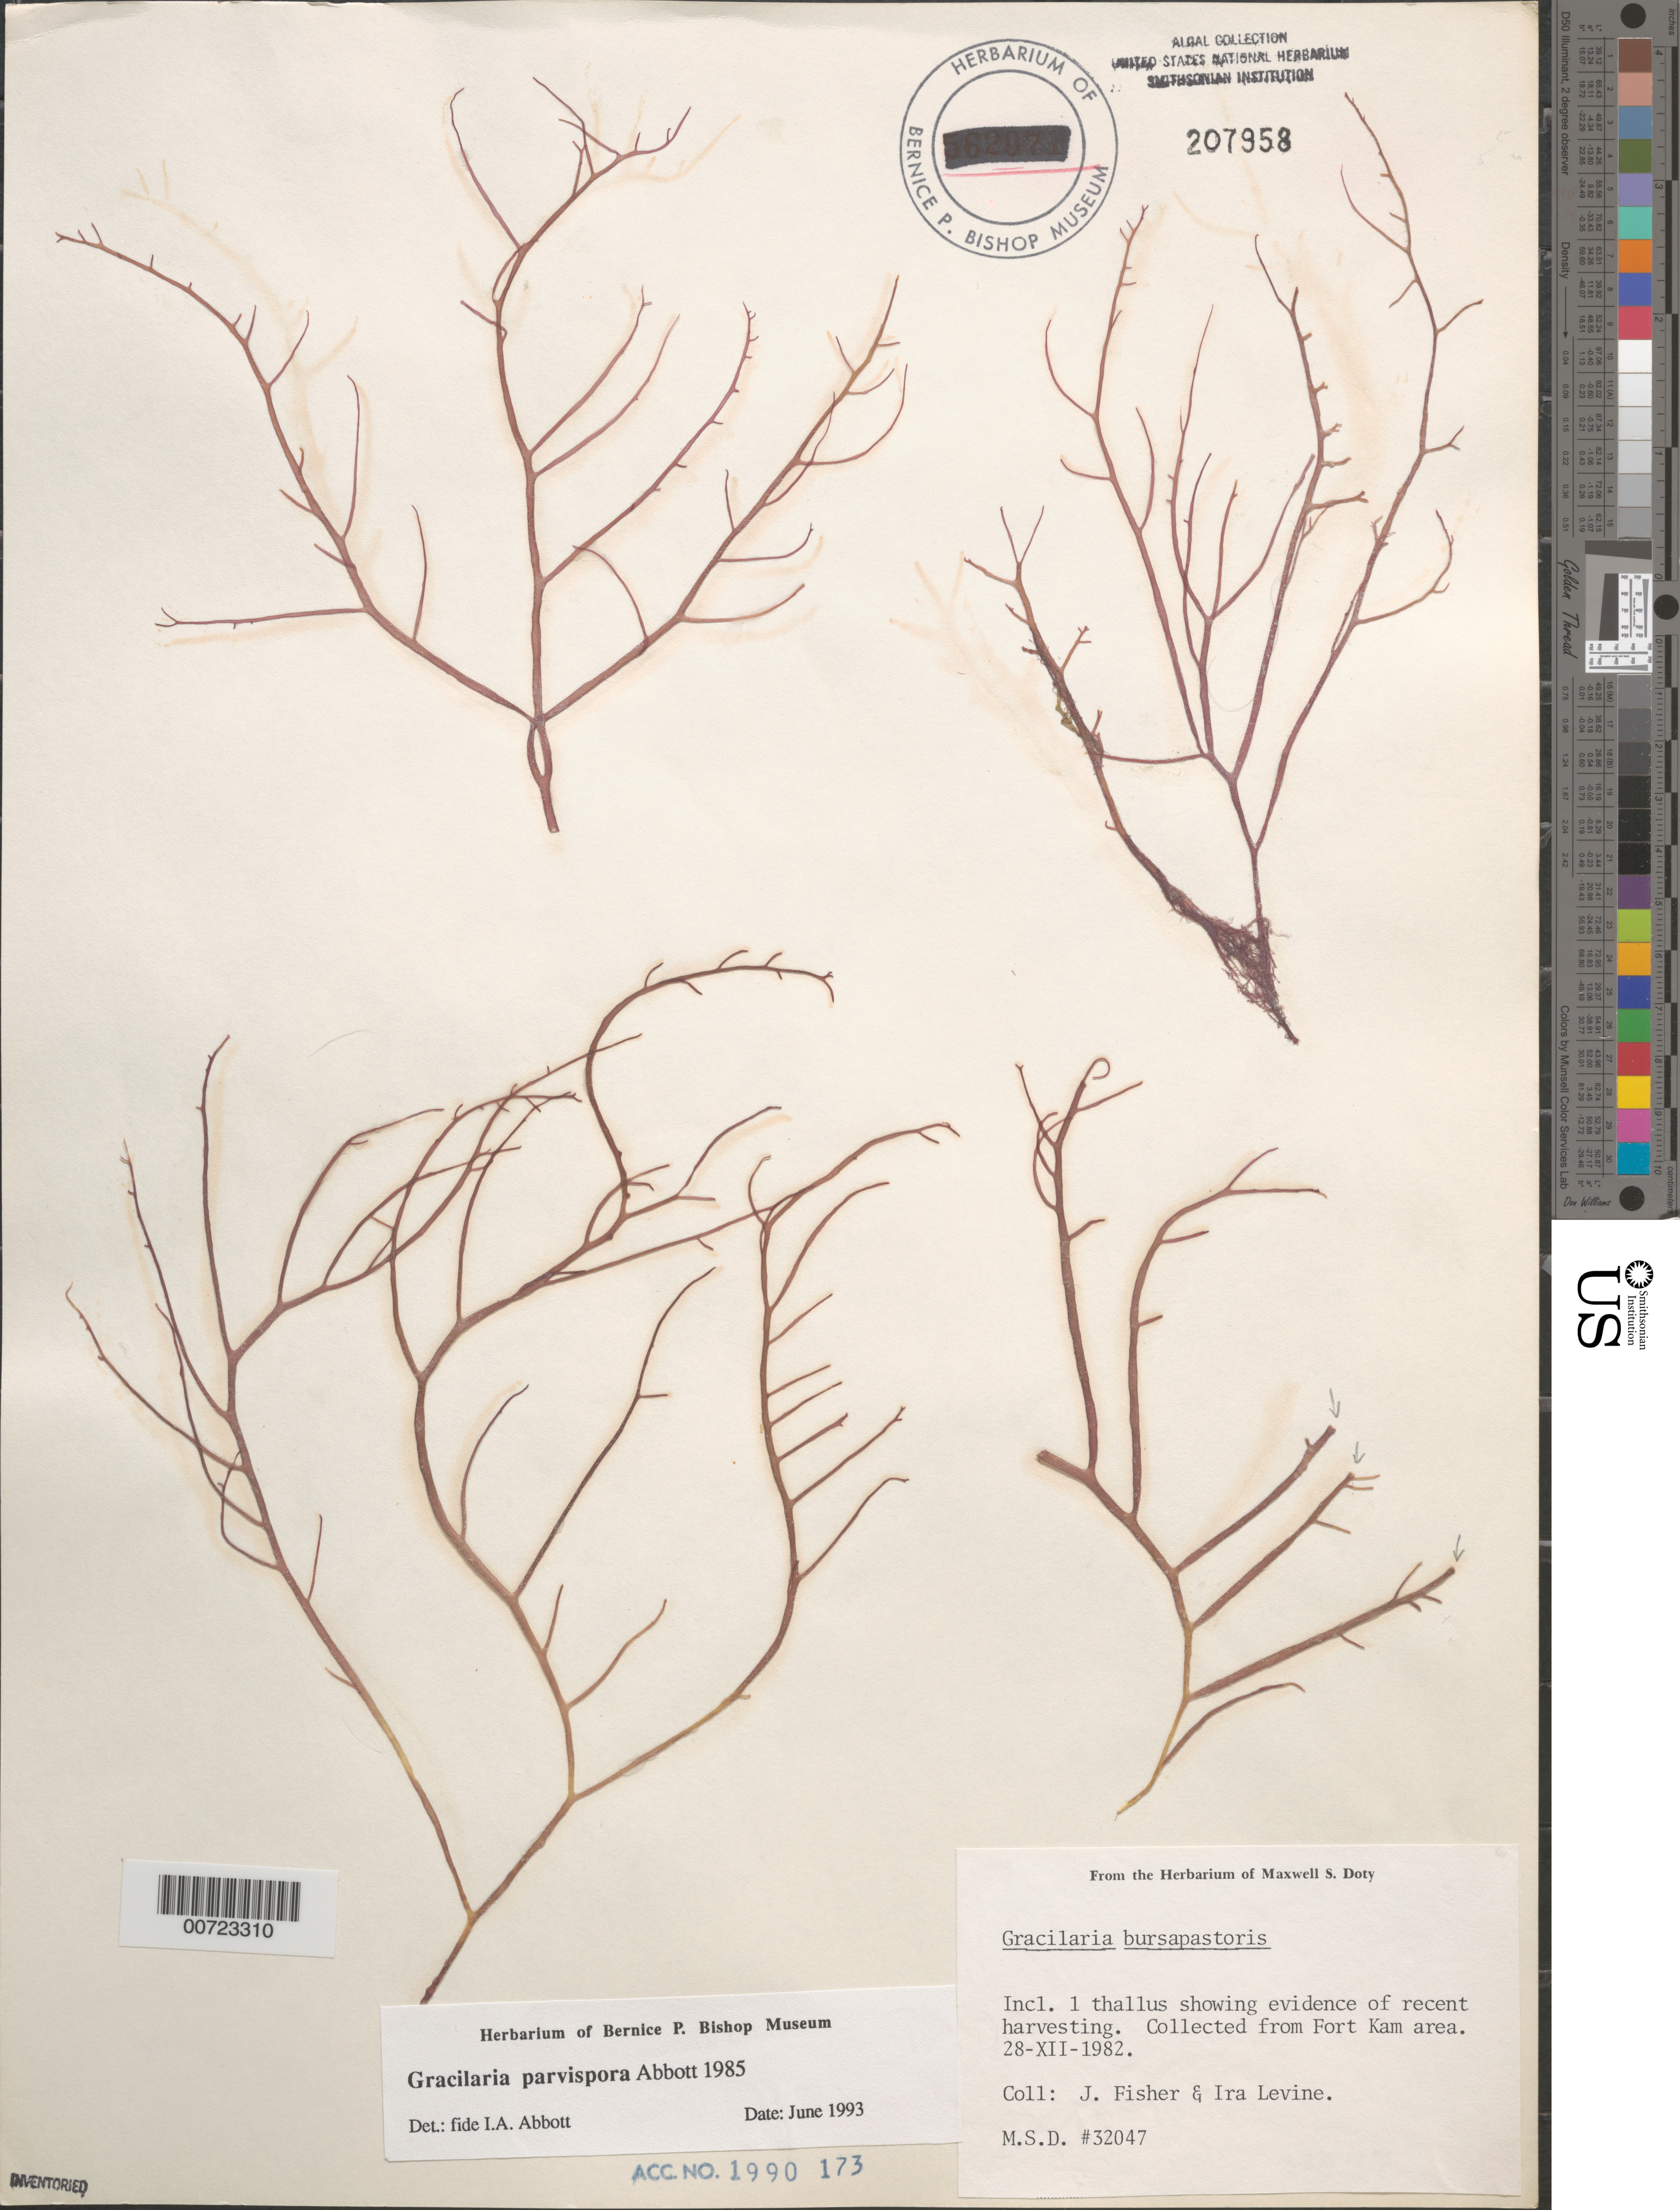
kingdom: Plantae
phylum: Rhodophyta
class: Florideophyceae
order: Gracilariales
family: Gracilariaceae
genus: Gracilaria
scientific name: Gracilaria parvispora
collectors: J. Fisher & I. Levine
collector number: MSD 32047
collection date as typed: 28 Dec 1982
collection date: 1982-12-28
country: United States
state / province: Hawaii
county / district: Honolulu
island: Oahu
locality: Fort Kam area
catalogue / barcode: US 207958